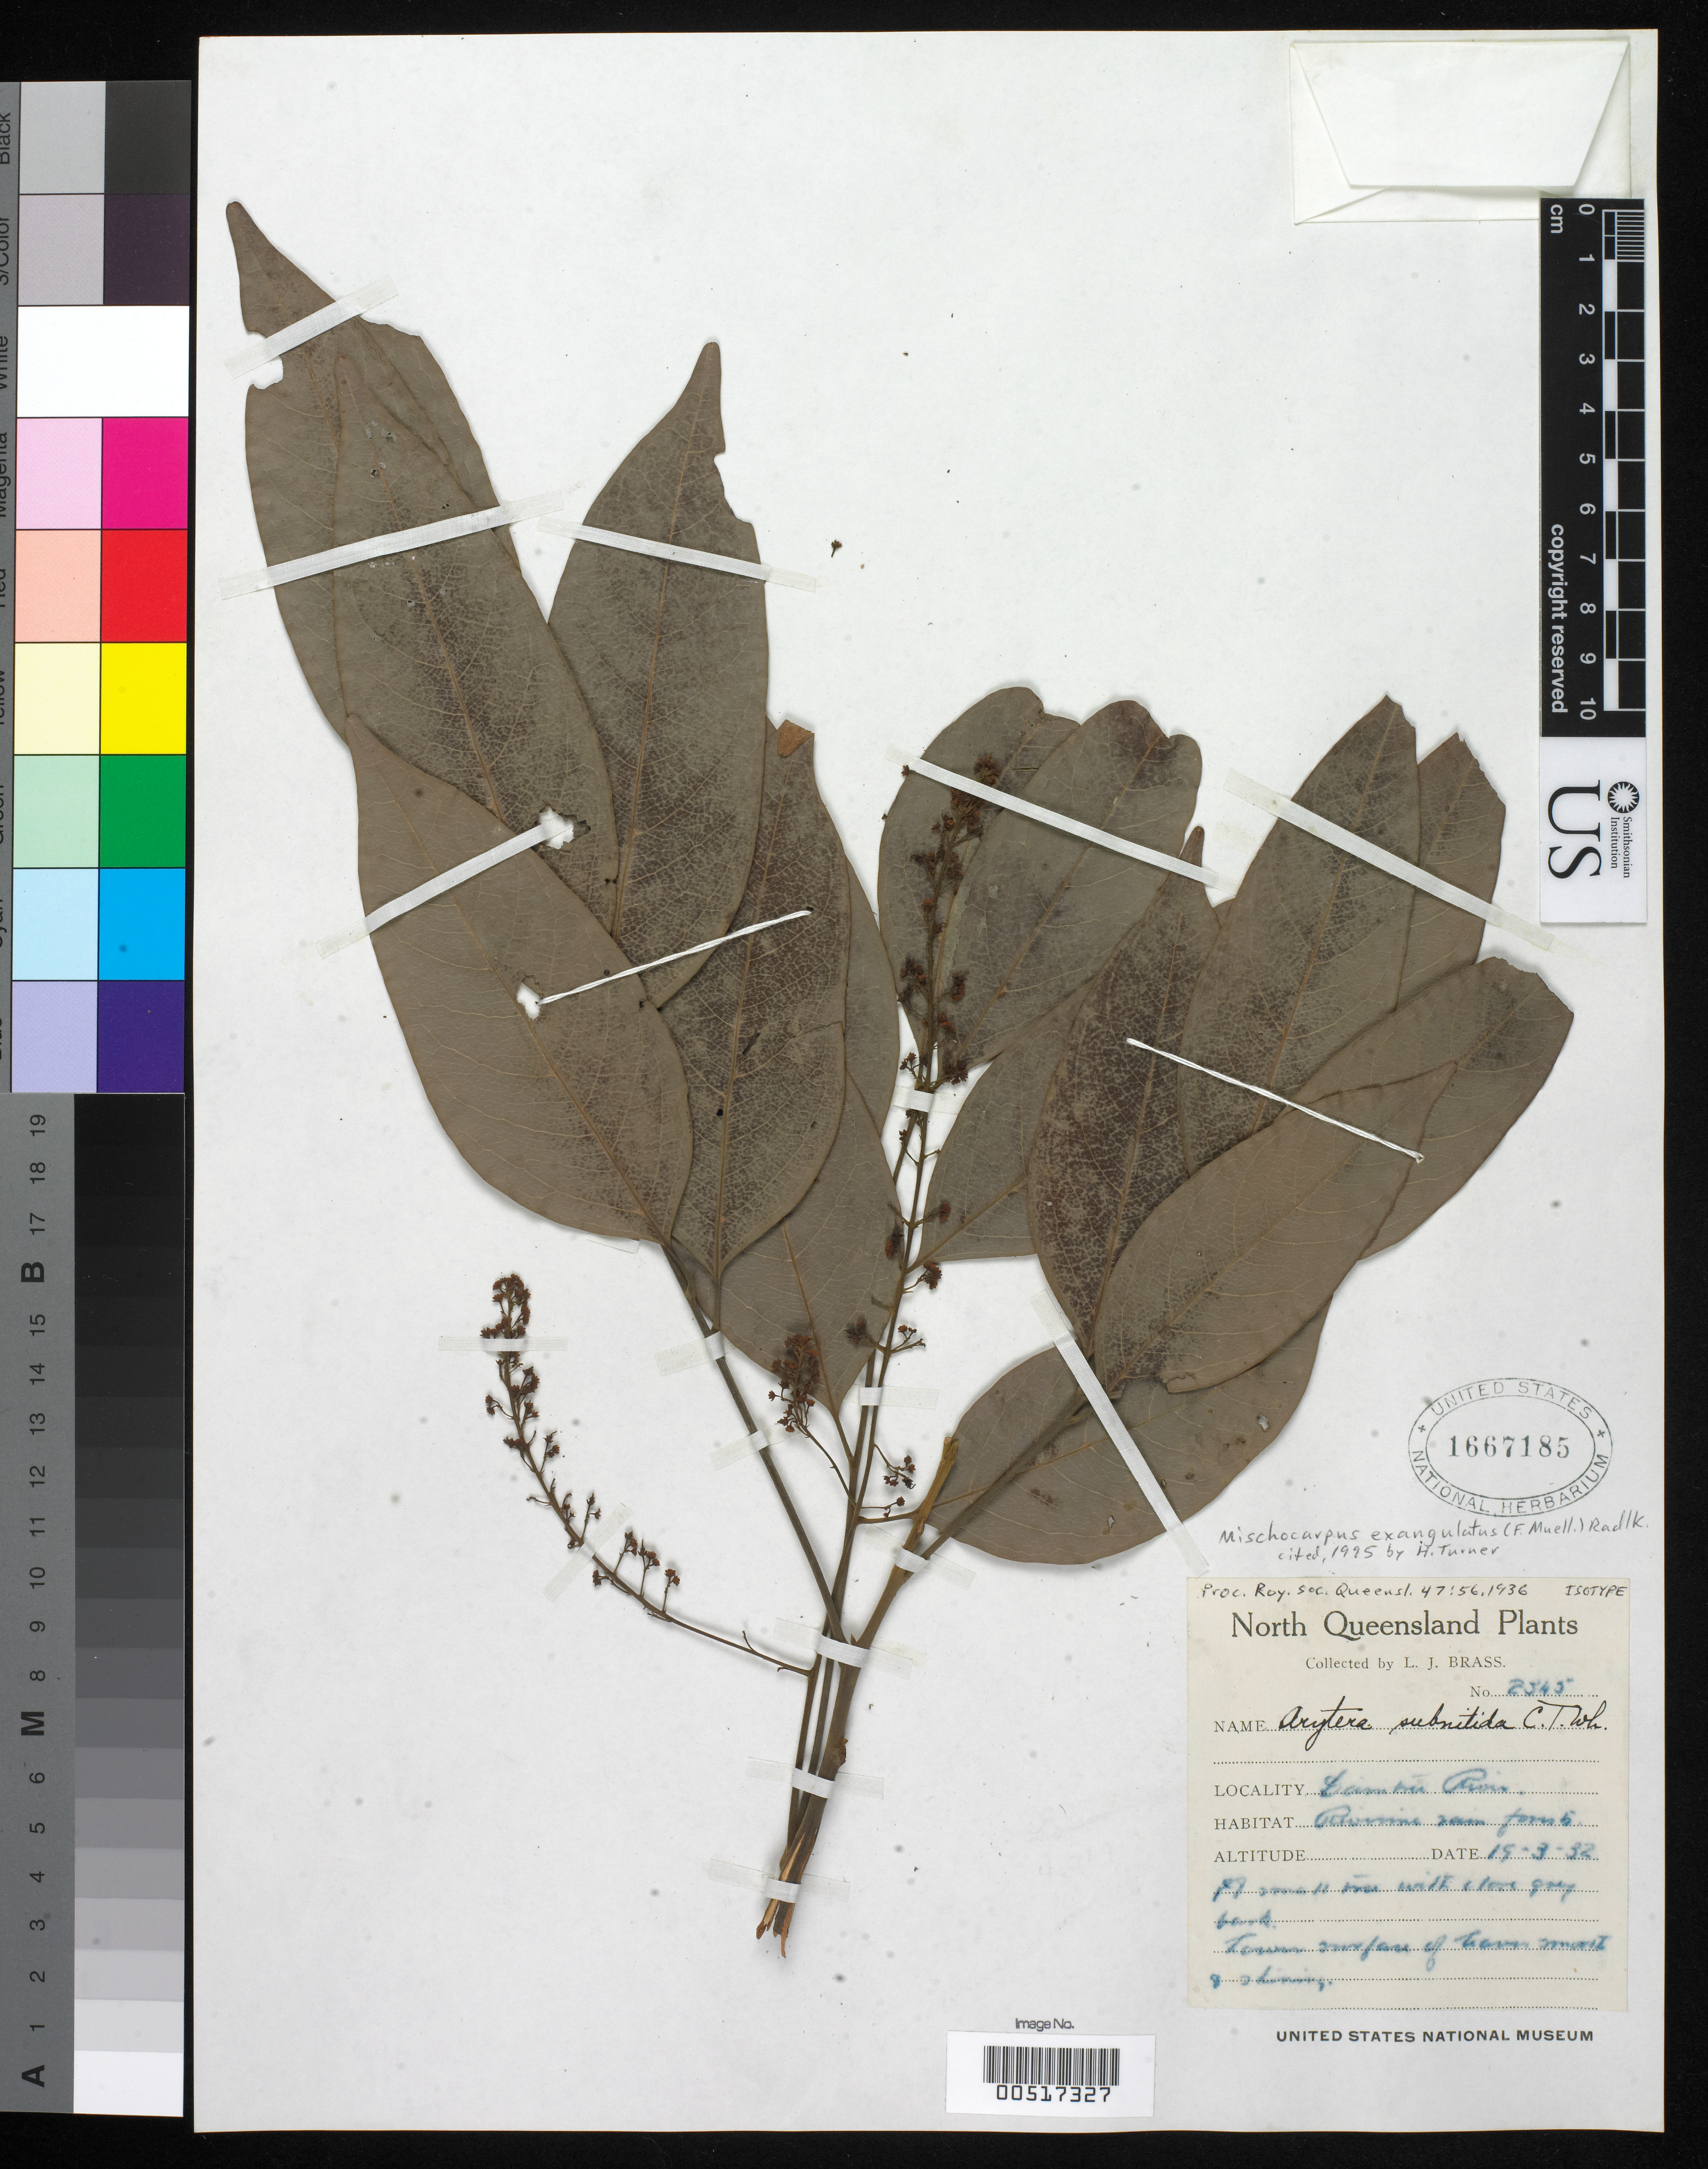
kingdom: Plantae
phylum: Tracheophyta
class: Magnoliopsida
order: Sapindales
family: Sapindaceae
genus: Arytera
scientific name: Arytera subnitida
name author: C.T. White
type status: Isotype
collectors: L. J. Brass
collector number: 2345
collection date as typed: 19 Mar 1932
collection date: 1932-03-19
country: Australia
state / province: Queensland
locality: Daintree River in riverine rainforest.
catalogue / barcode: US 1667185